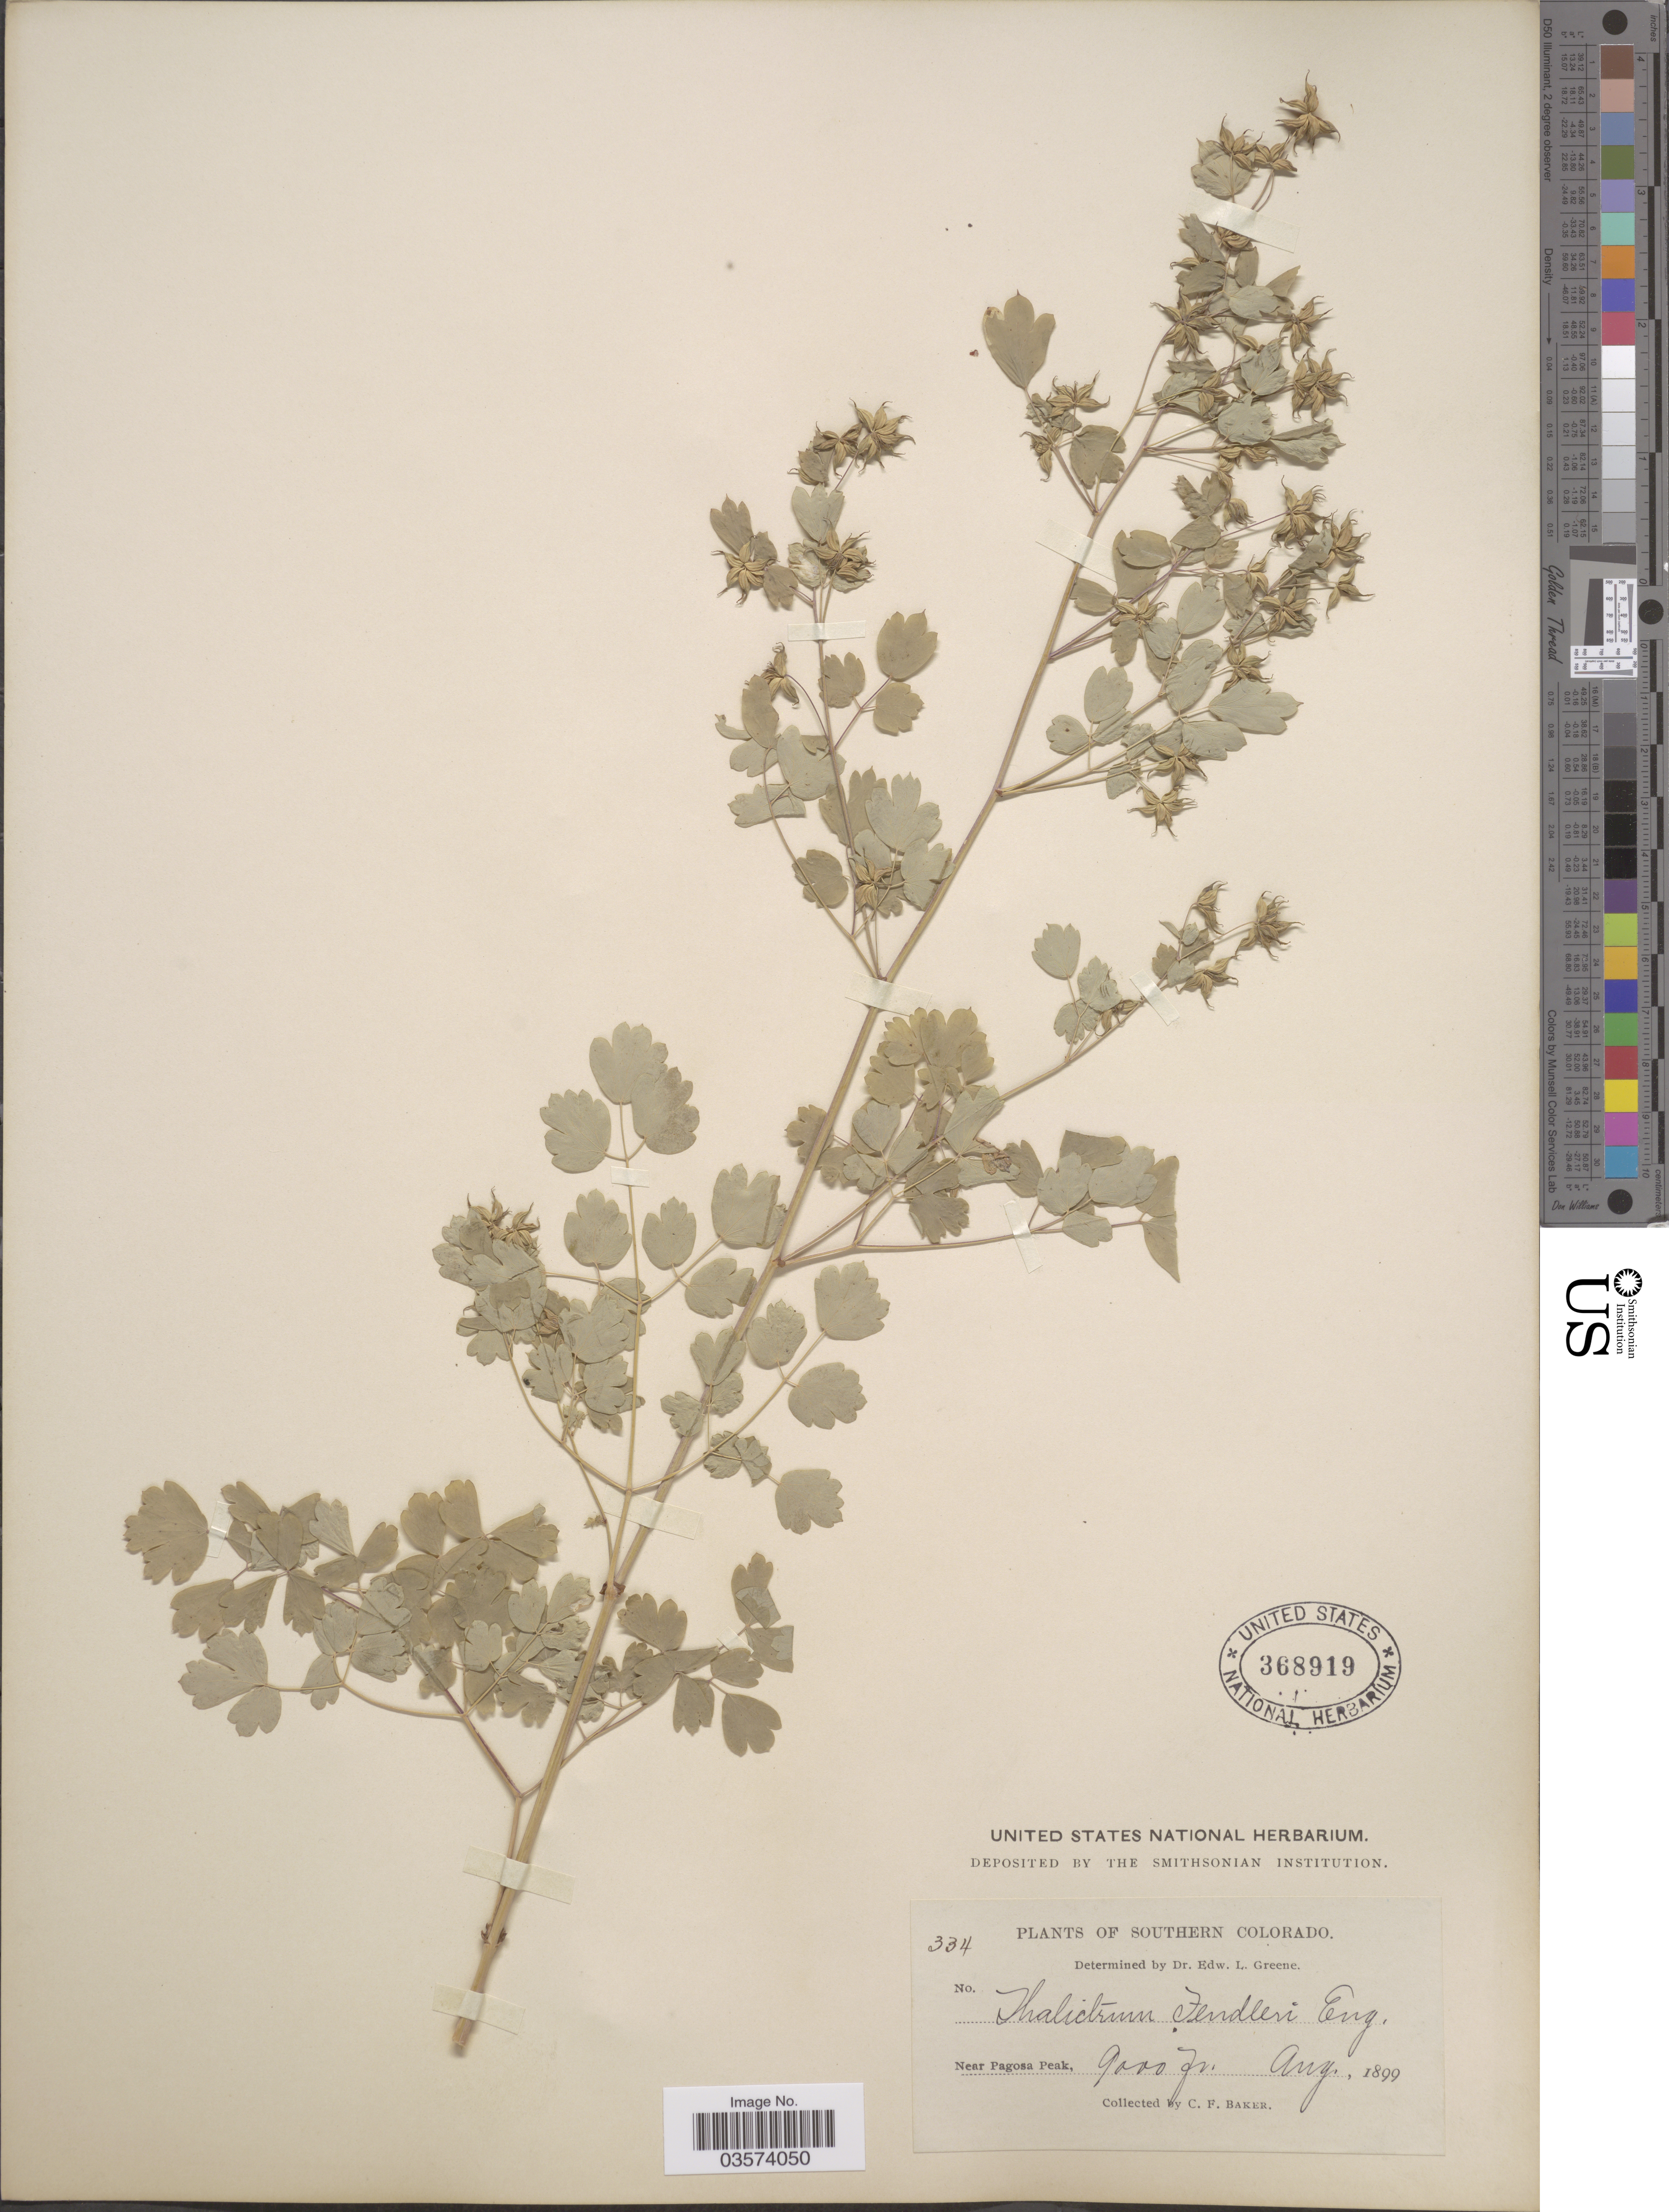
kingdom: Plantae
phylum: Tracheophyta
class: Magnoliopsida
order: Ranunculales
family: Ranunculaceae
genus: Thalictrum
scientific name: Thalictrum fendleri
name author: Engelm. ex A. Gray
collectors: C. F. Baker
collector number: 334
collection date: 1899-08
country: United States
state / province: Colorado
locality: Southern Colorado. Near Pagosa Peak.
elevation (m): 2743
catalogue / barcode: US 368919